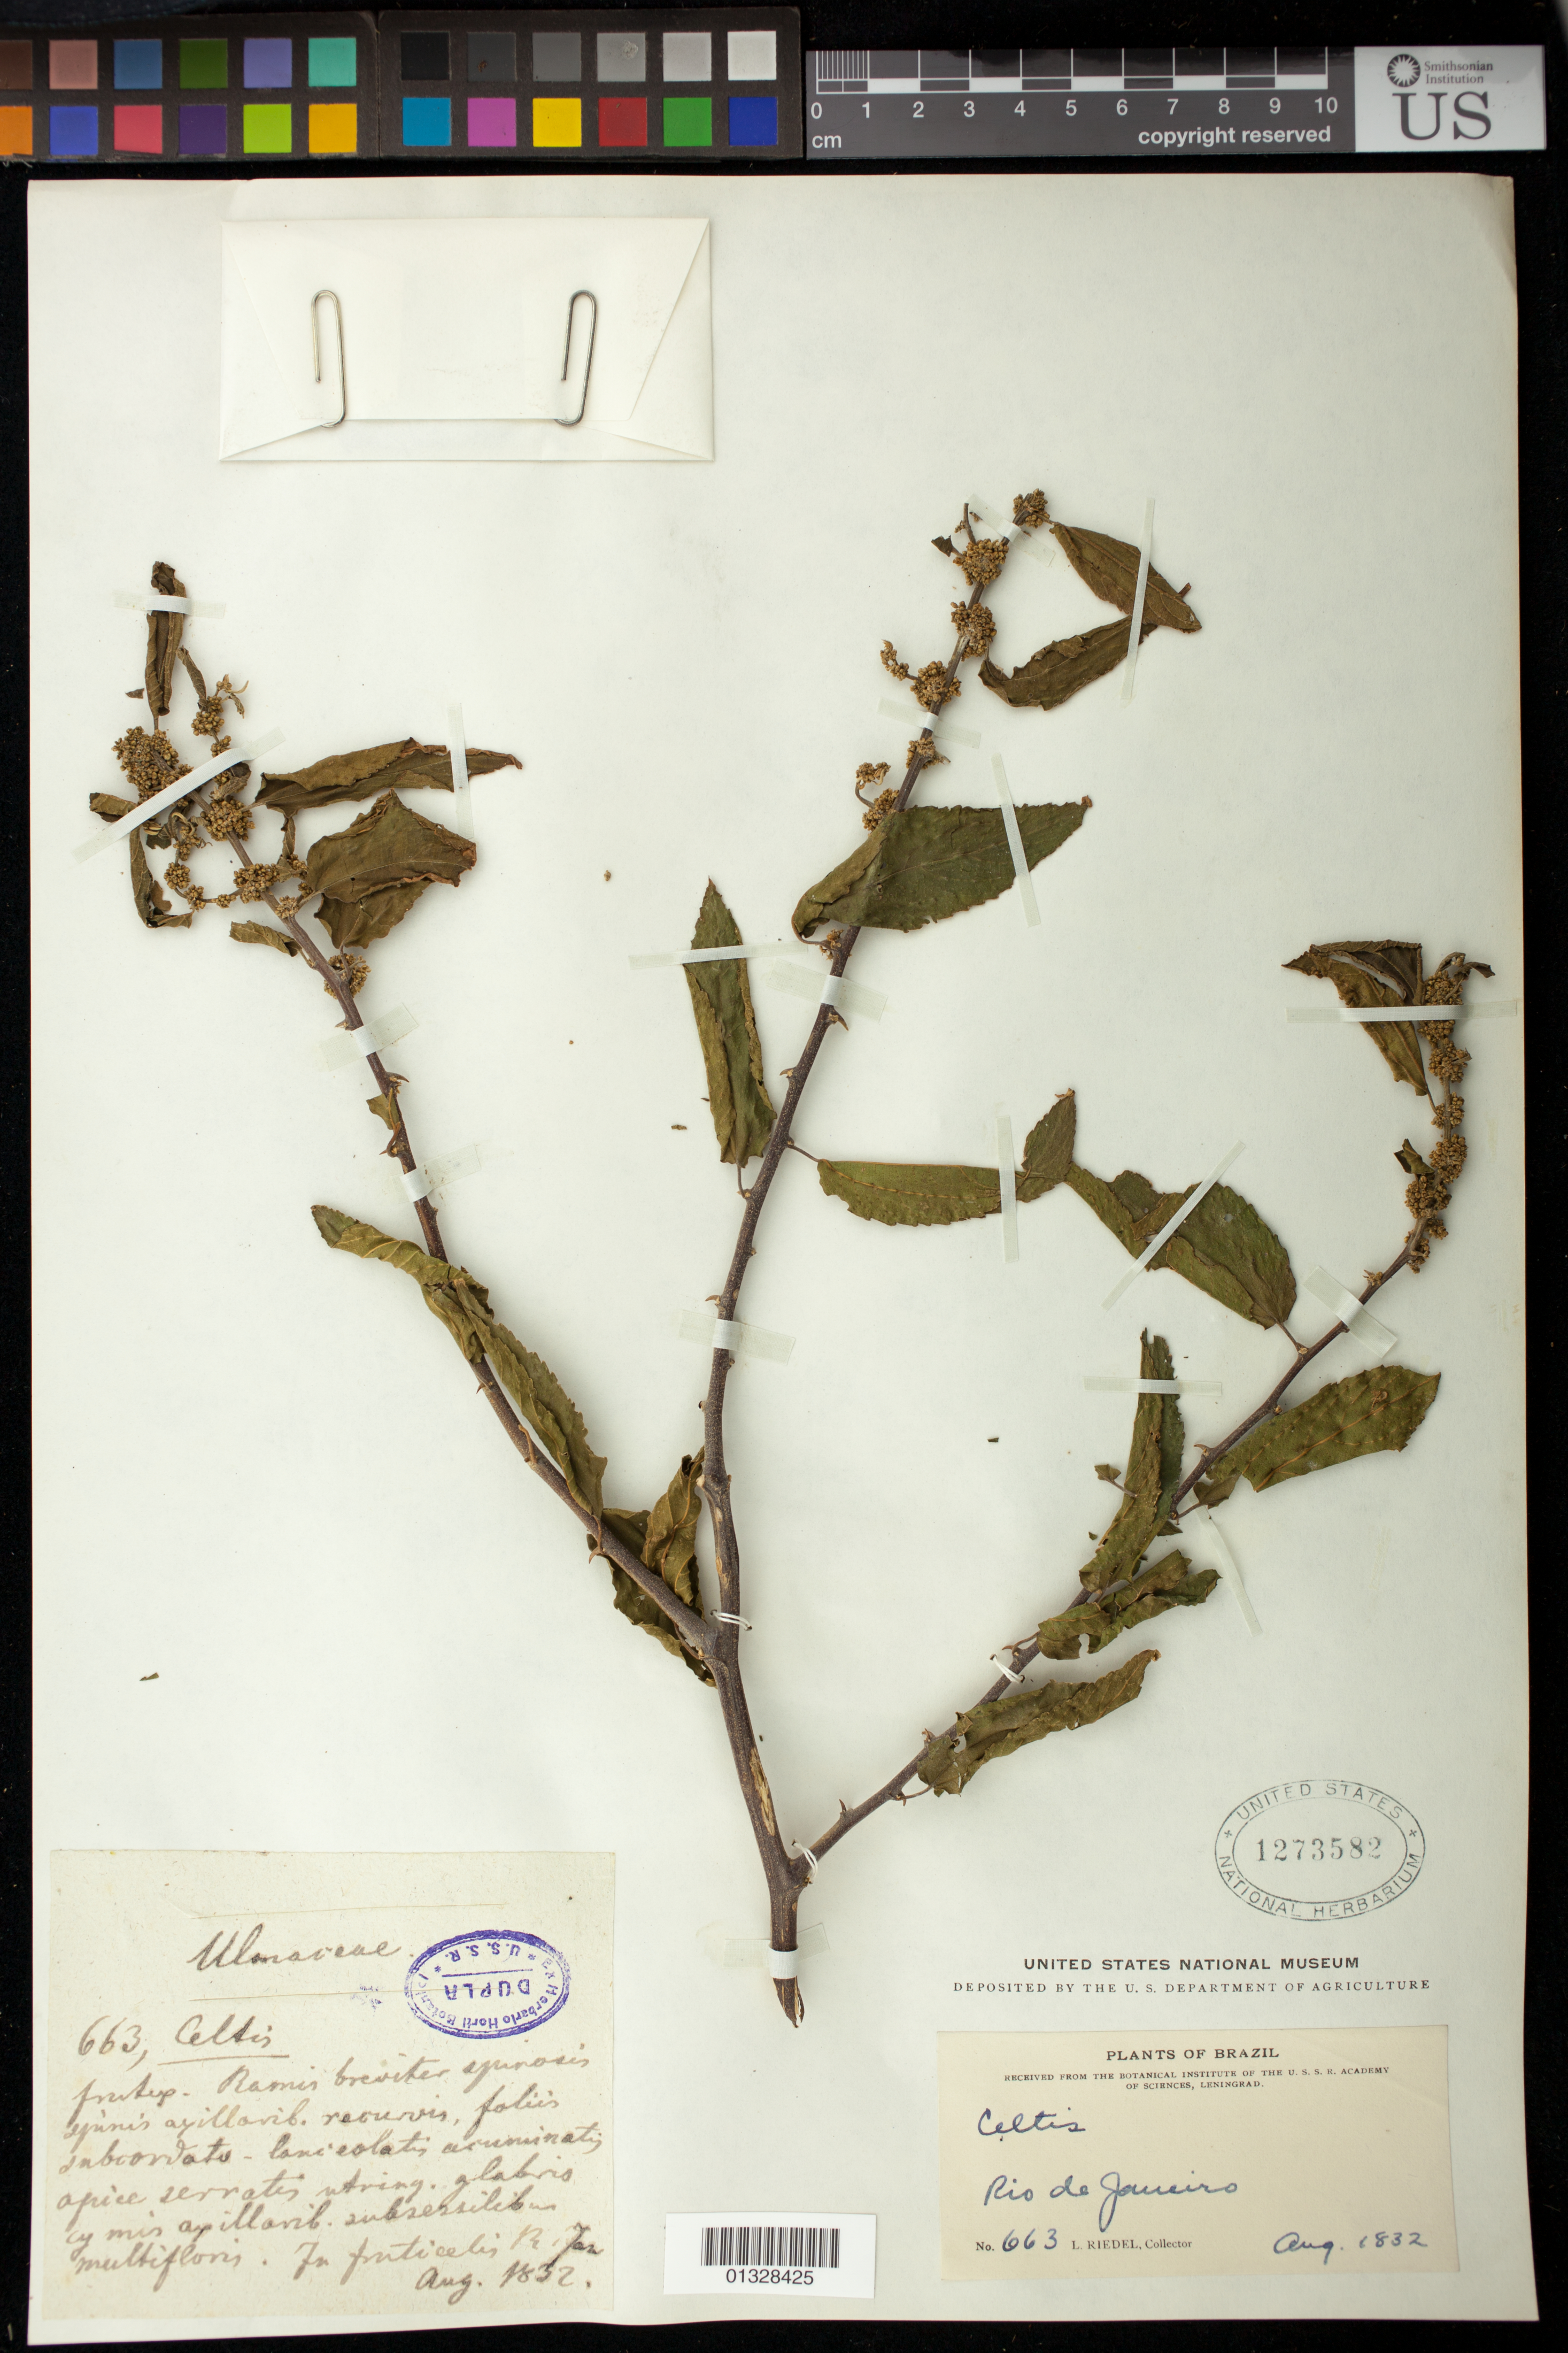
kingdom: Plantae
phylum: Tracheophyta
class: Magnoliopsida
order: Rosales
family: Cannabaceae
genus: Celtis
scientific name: Celtis triflora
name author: (Klotzsch) Ruiz ex Miq.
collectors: L. Riedel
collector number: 663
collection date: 1832-08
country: Brazil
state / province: Rio de Janeiro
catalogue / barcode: US 1273582